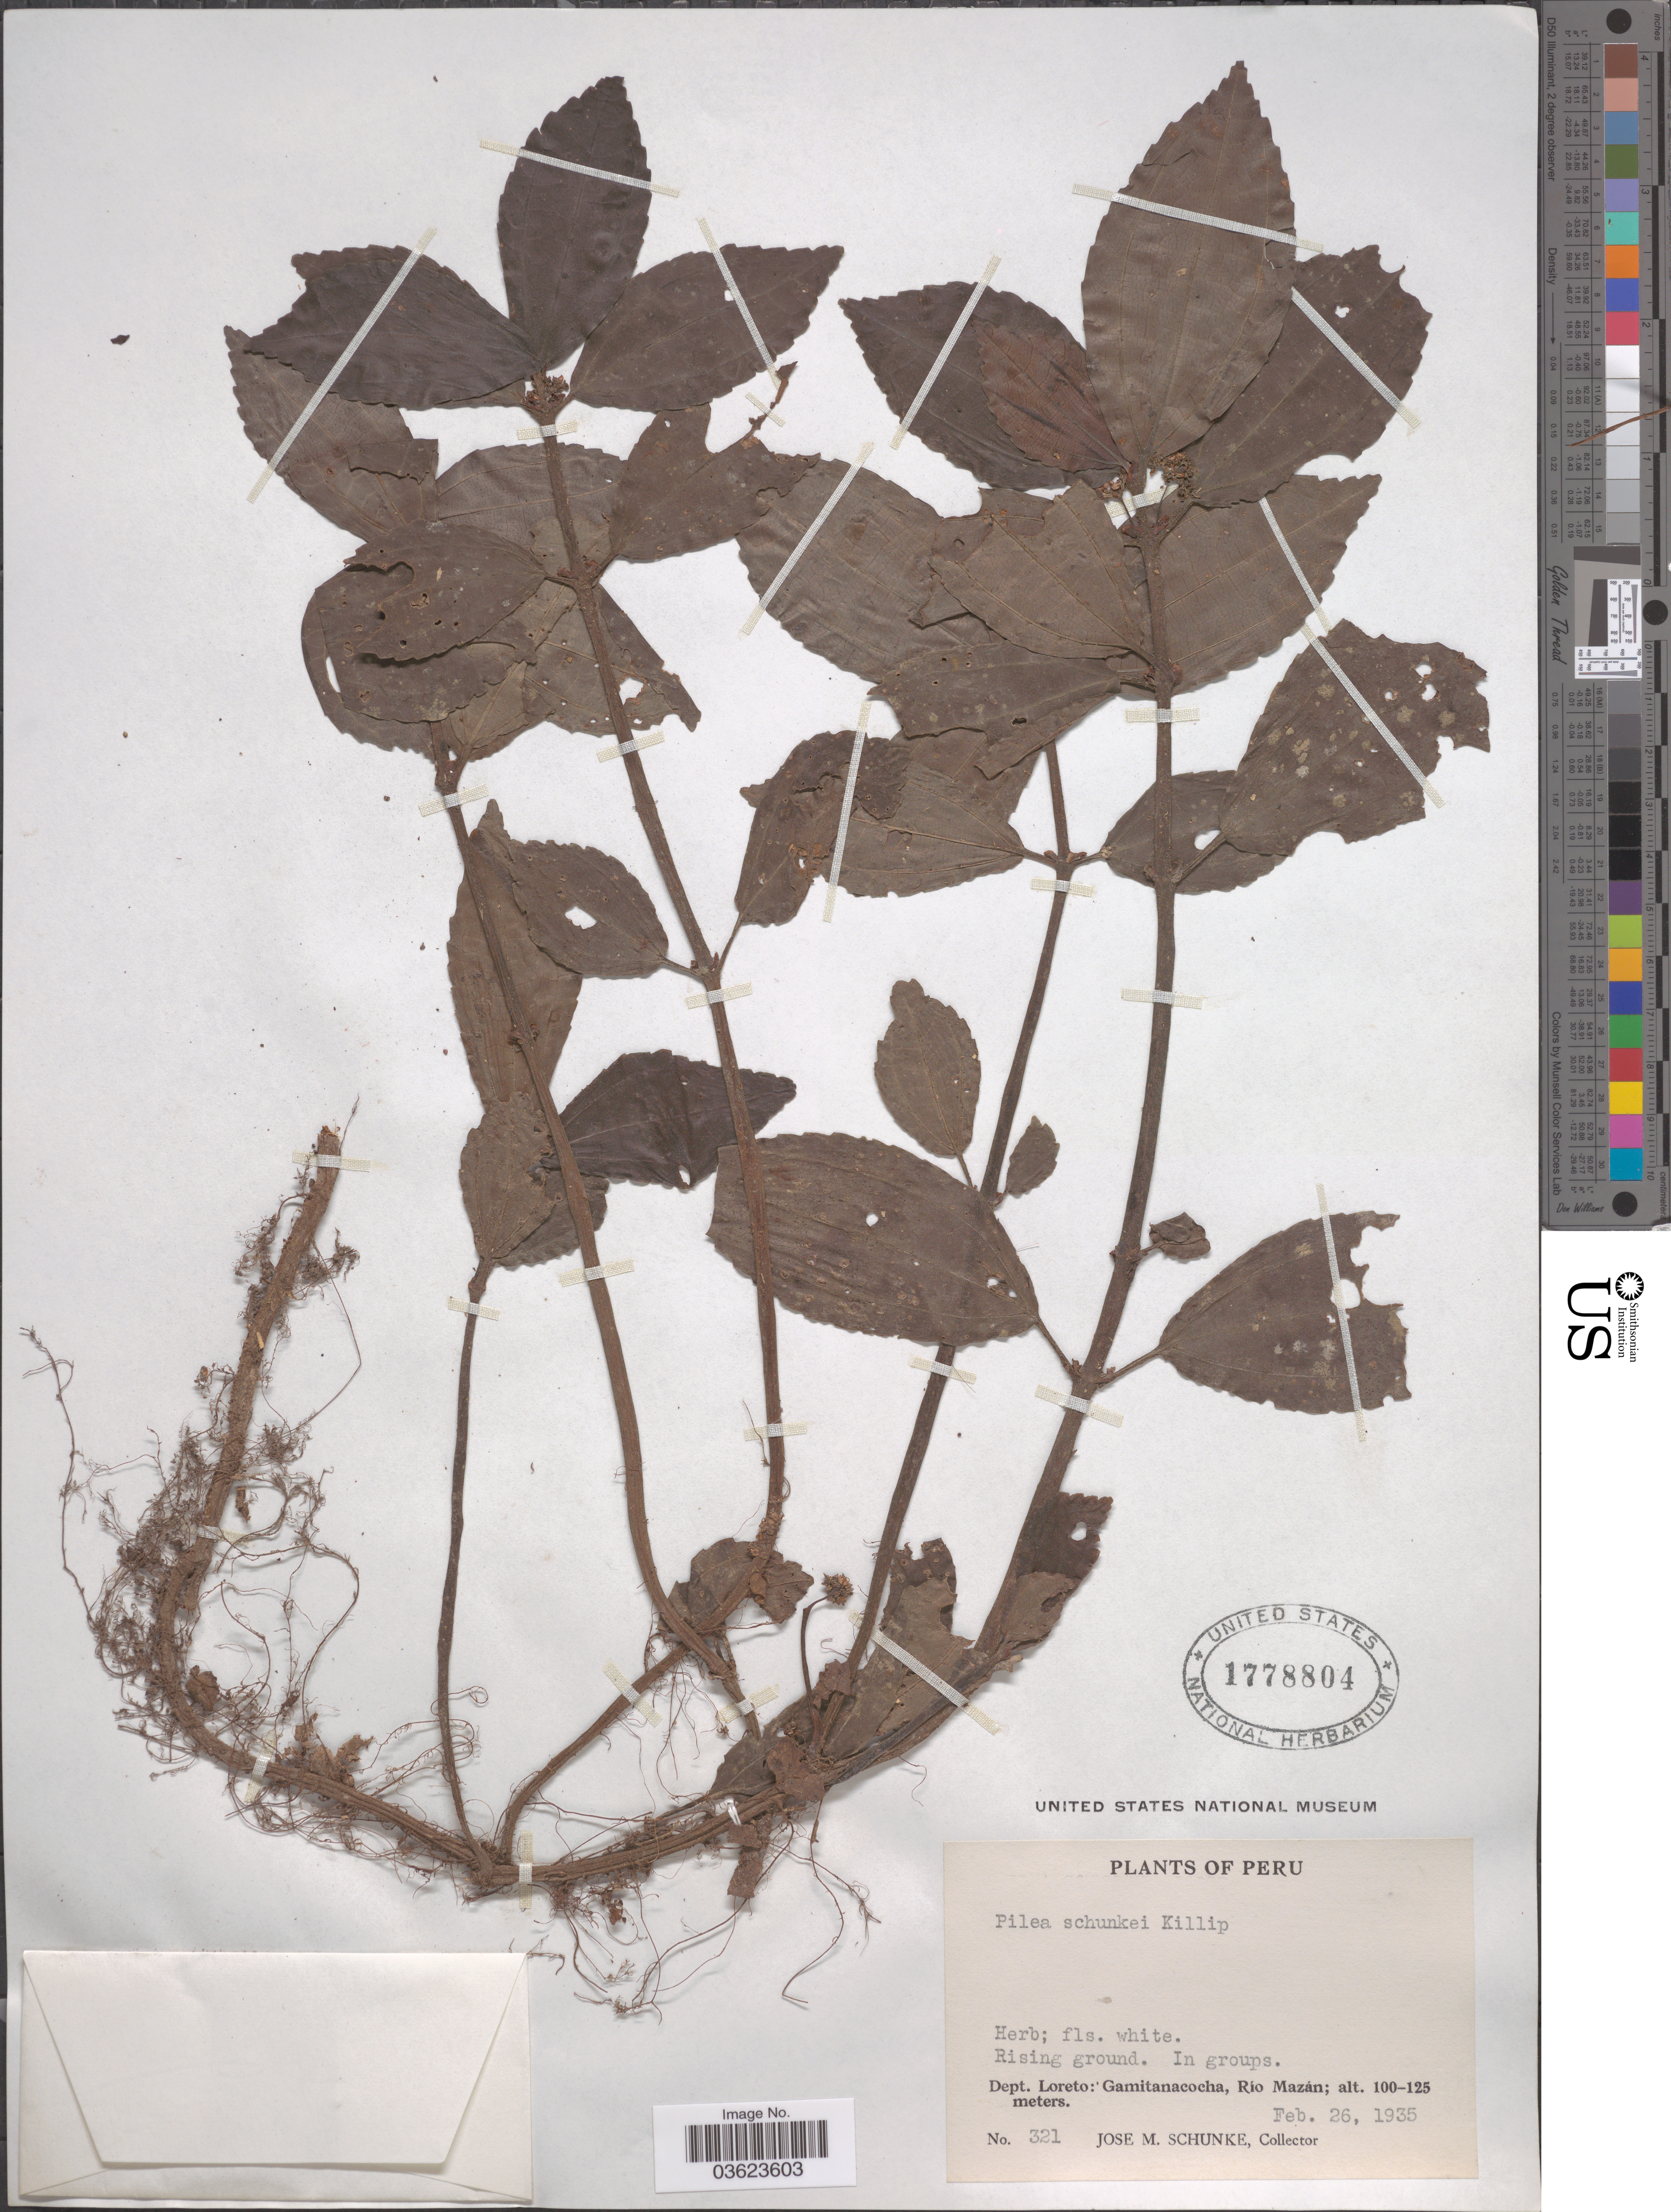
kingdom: Plantae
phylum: Tracheophyta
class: Magnoliopsida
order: Rosales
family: Urticaceae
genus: Pilea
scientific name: Pilea sp.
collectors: J. M. Schunke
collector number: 321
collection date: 1935-02-26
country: Peru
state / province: Loreto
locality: Dept. Loreto: Gamitanacocha, Río Mazán.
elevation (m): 100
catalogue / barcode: US 1778804